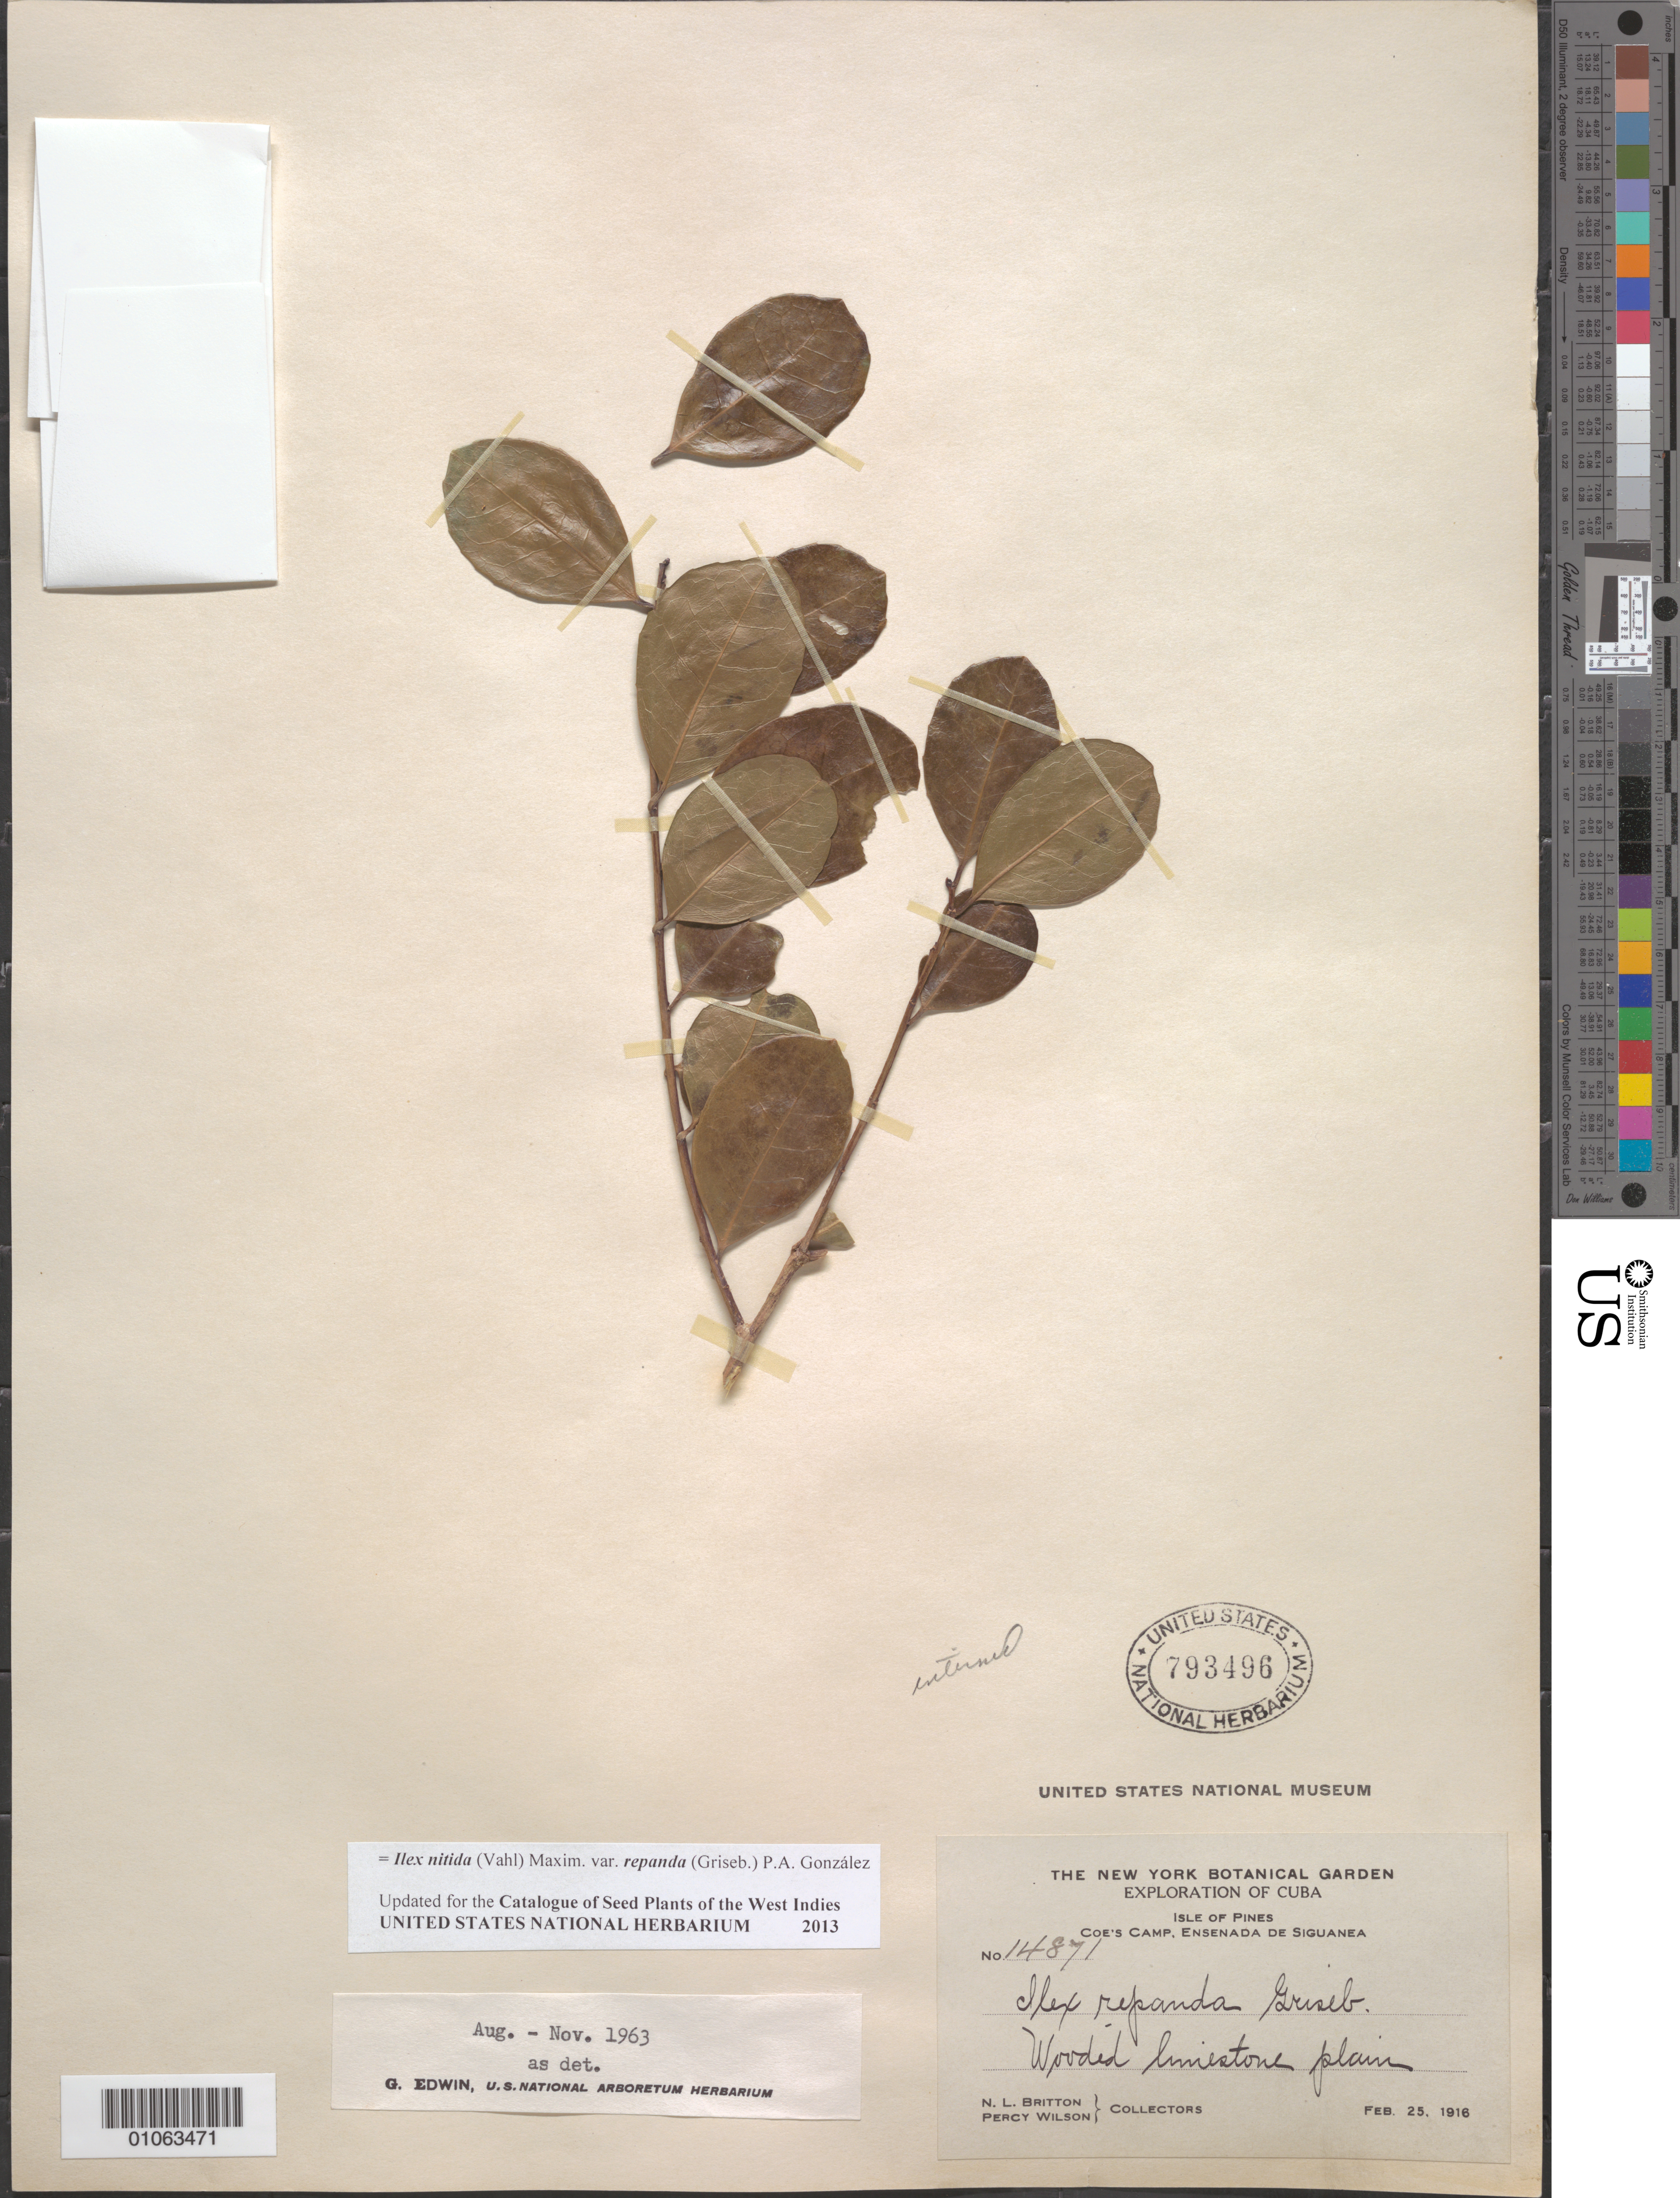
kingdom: Plantae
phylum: Tracheophyta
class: Magnoliopsida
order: Aquifoliales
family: Aquifoliaceae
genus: Ilex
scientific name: Ilex nitida var. repanda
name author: (Griseb.) P. A. González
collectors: N. Britton & P. Wilson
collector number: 14871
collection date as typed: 25 Feb 1916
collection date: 1916-02-25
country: Cuba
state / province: Isla de La Juventud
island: Isla de la Juventud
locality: Coe's camp, Ensenada de Siguanea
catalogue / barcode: US 793496